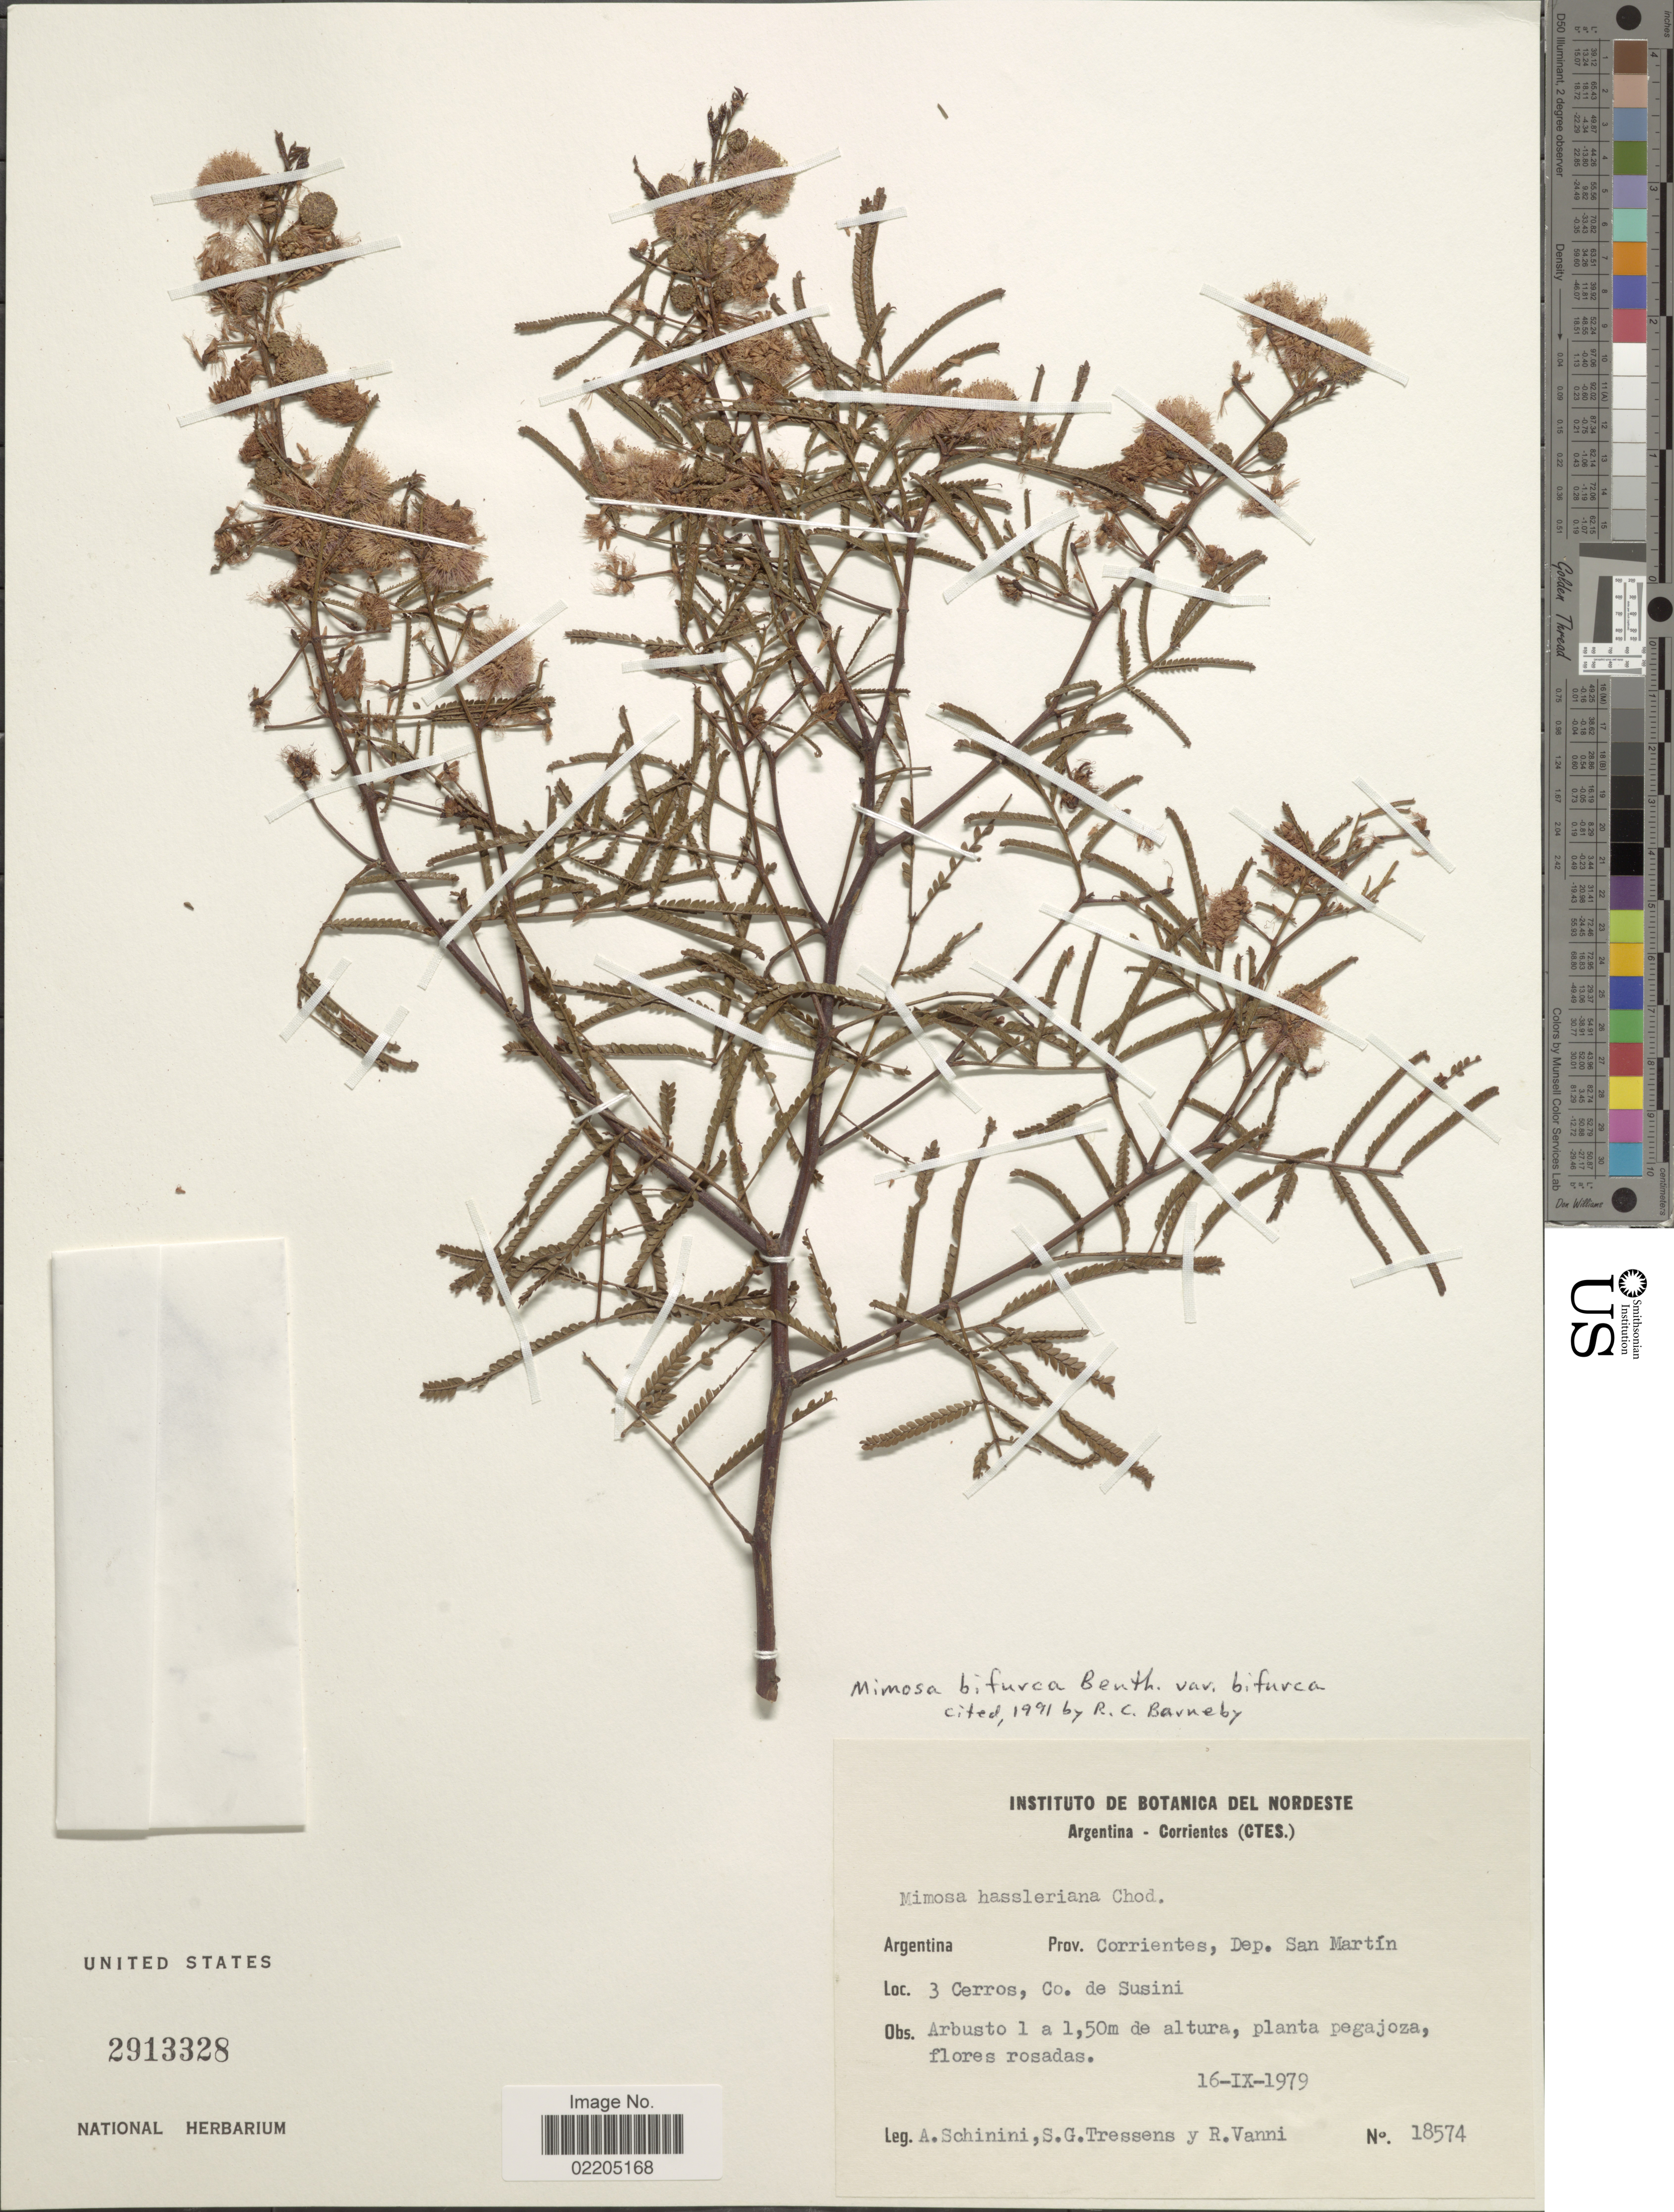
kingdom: Plantae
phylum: Tracheophyta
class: Magnoliopsida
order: Fabales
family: Fabaceae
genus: Mimosa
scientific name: Mimosa bifurca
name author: Benth.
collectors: A. Schinini, S. Tressens & R. Vanni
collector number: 18574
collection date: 1979-09-16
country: Argentina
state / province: Corrientes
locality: Dep. San Martin, 3 cerros, Co. de Susini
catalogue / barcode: US 2913328